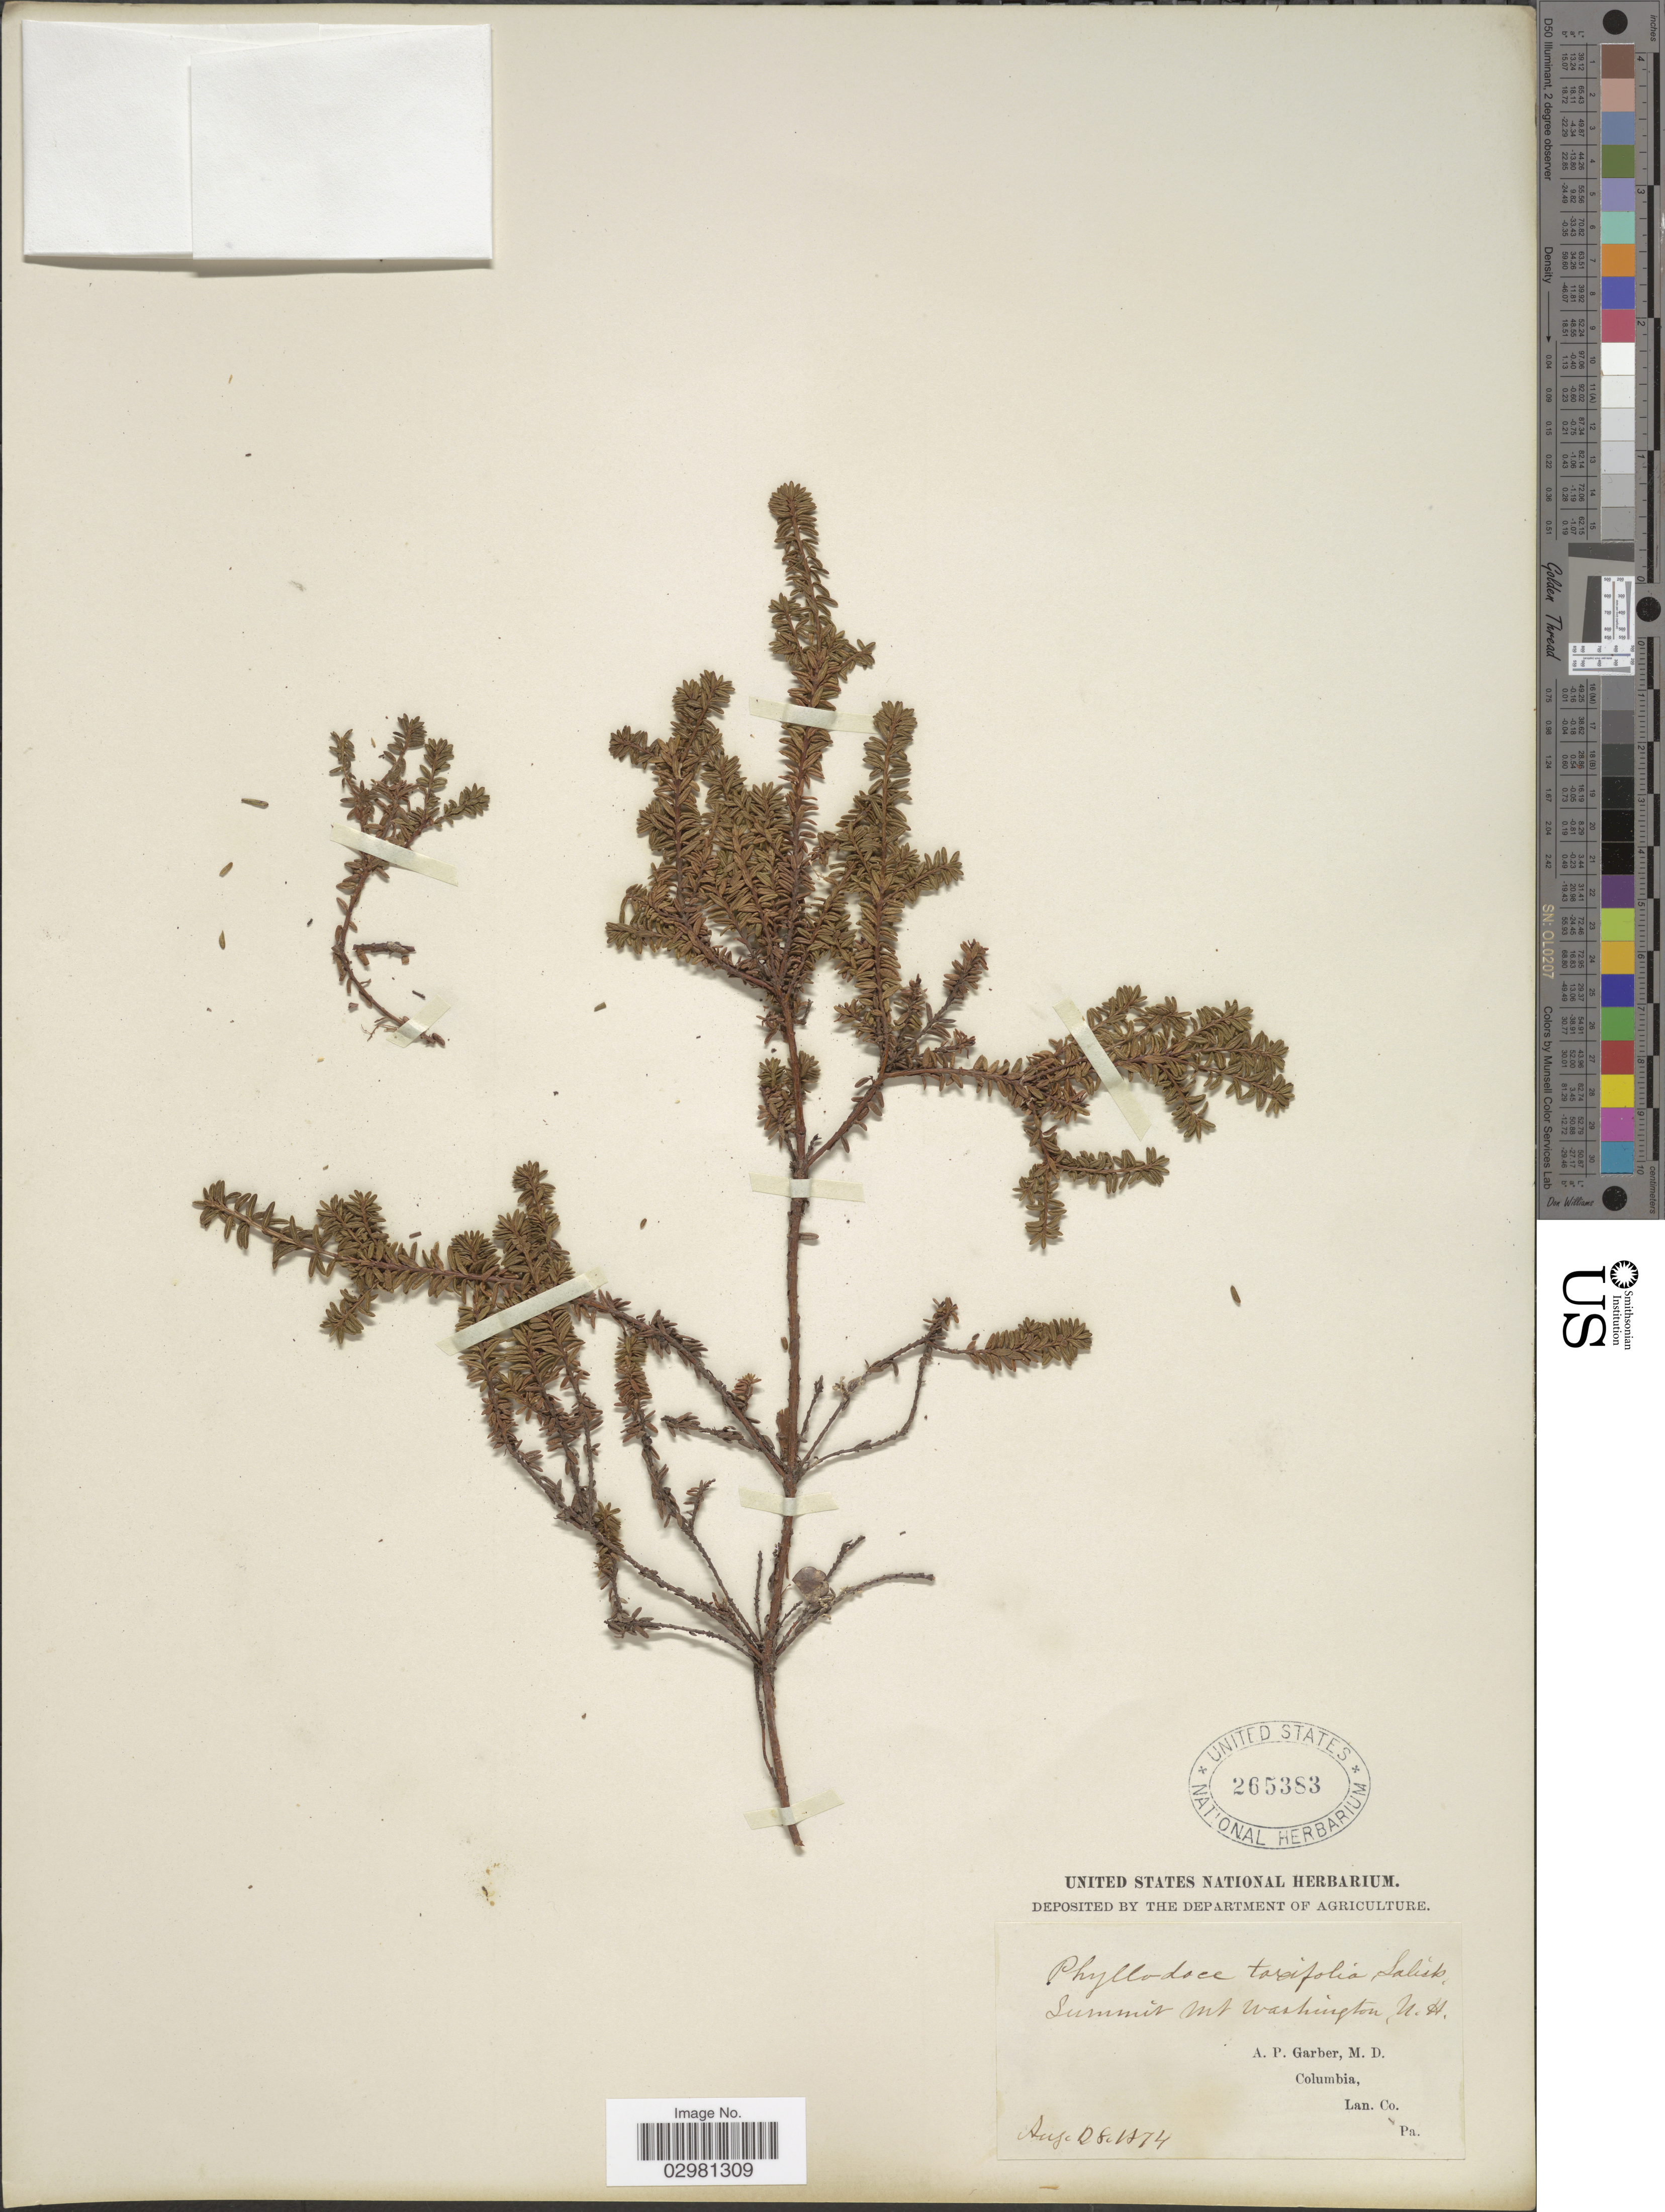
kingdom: Plantae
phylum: Tracheophyta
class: Magnoliopsida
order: Ericales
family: Ericaceae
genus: Phyllodoce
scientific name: Phyllodoce caerulea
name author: (L.) Bab.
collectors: A. P. Garber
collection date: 1874-08-28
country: United States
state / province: New Hampshire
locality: Summit Mt Washington, N.H.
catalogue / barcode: US 265383